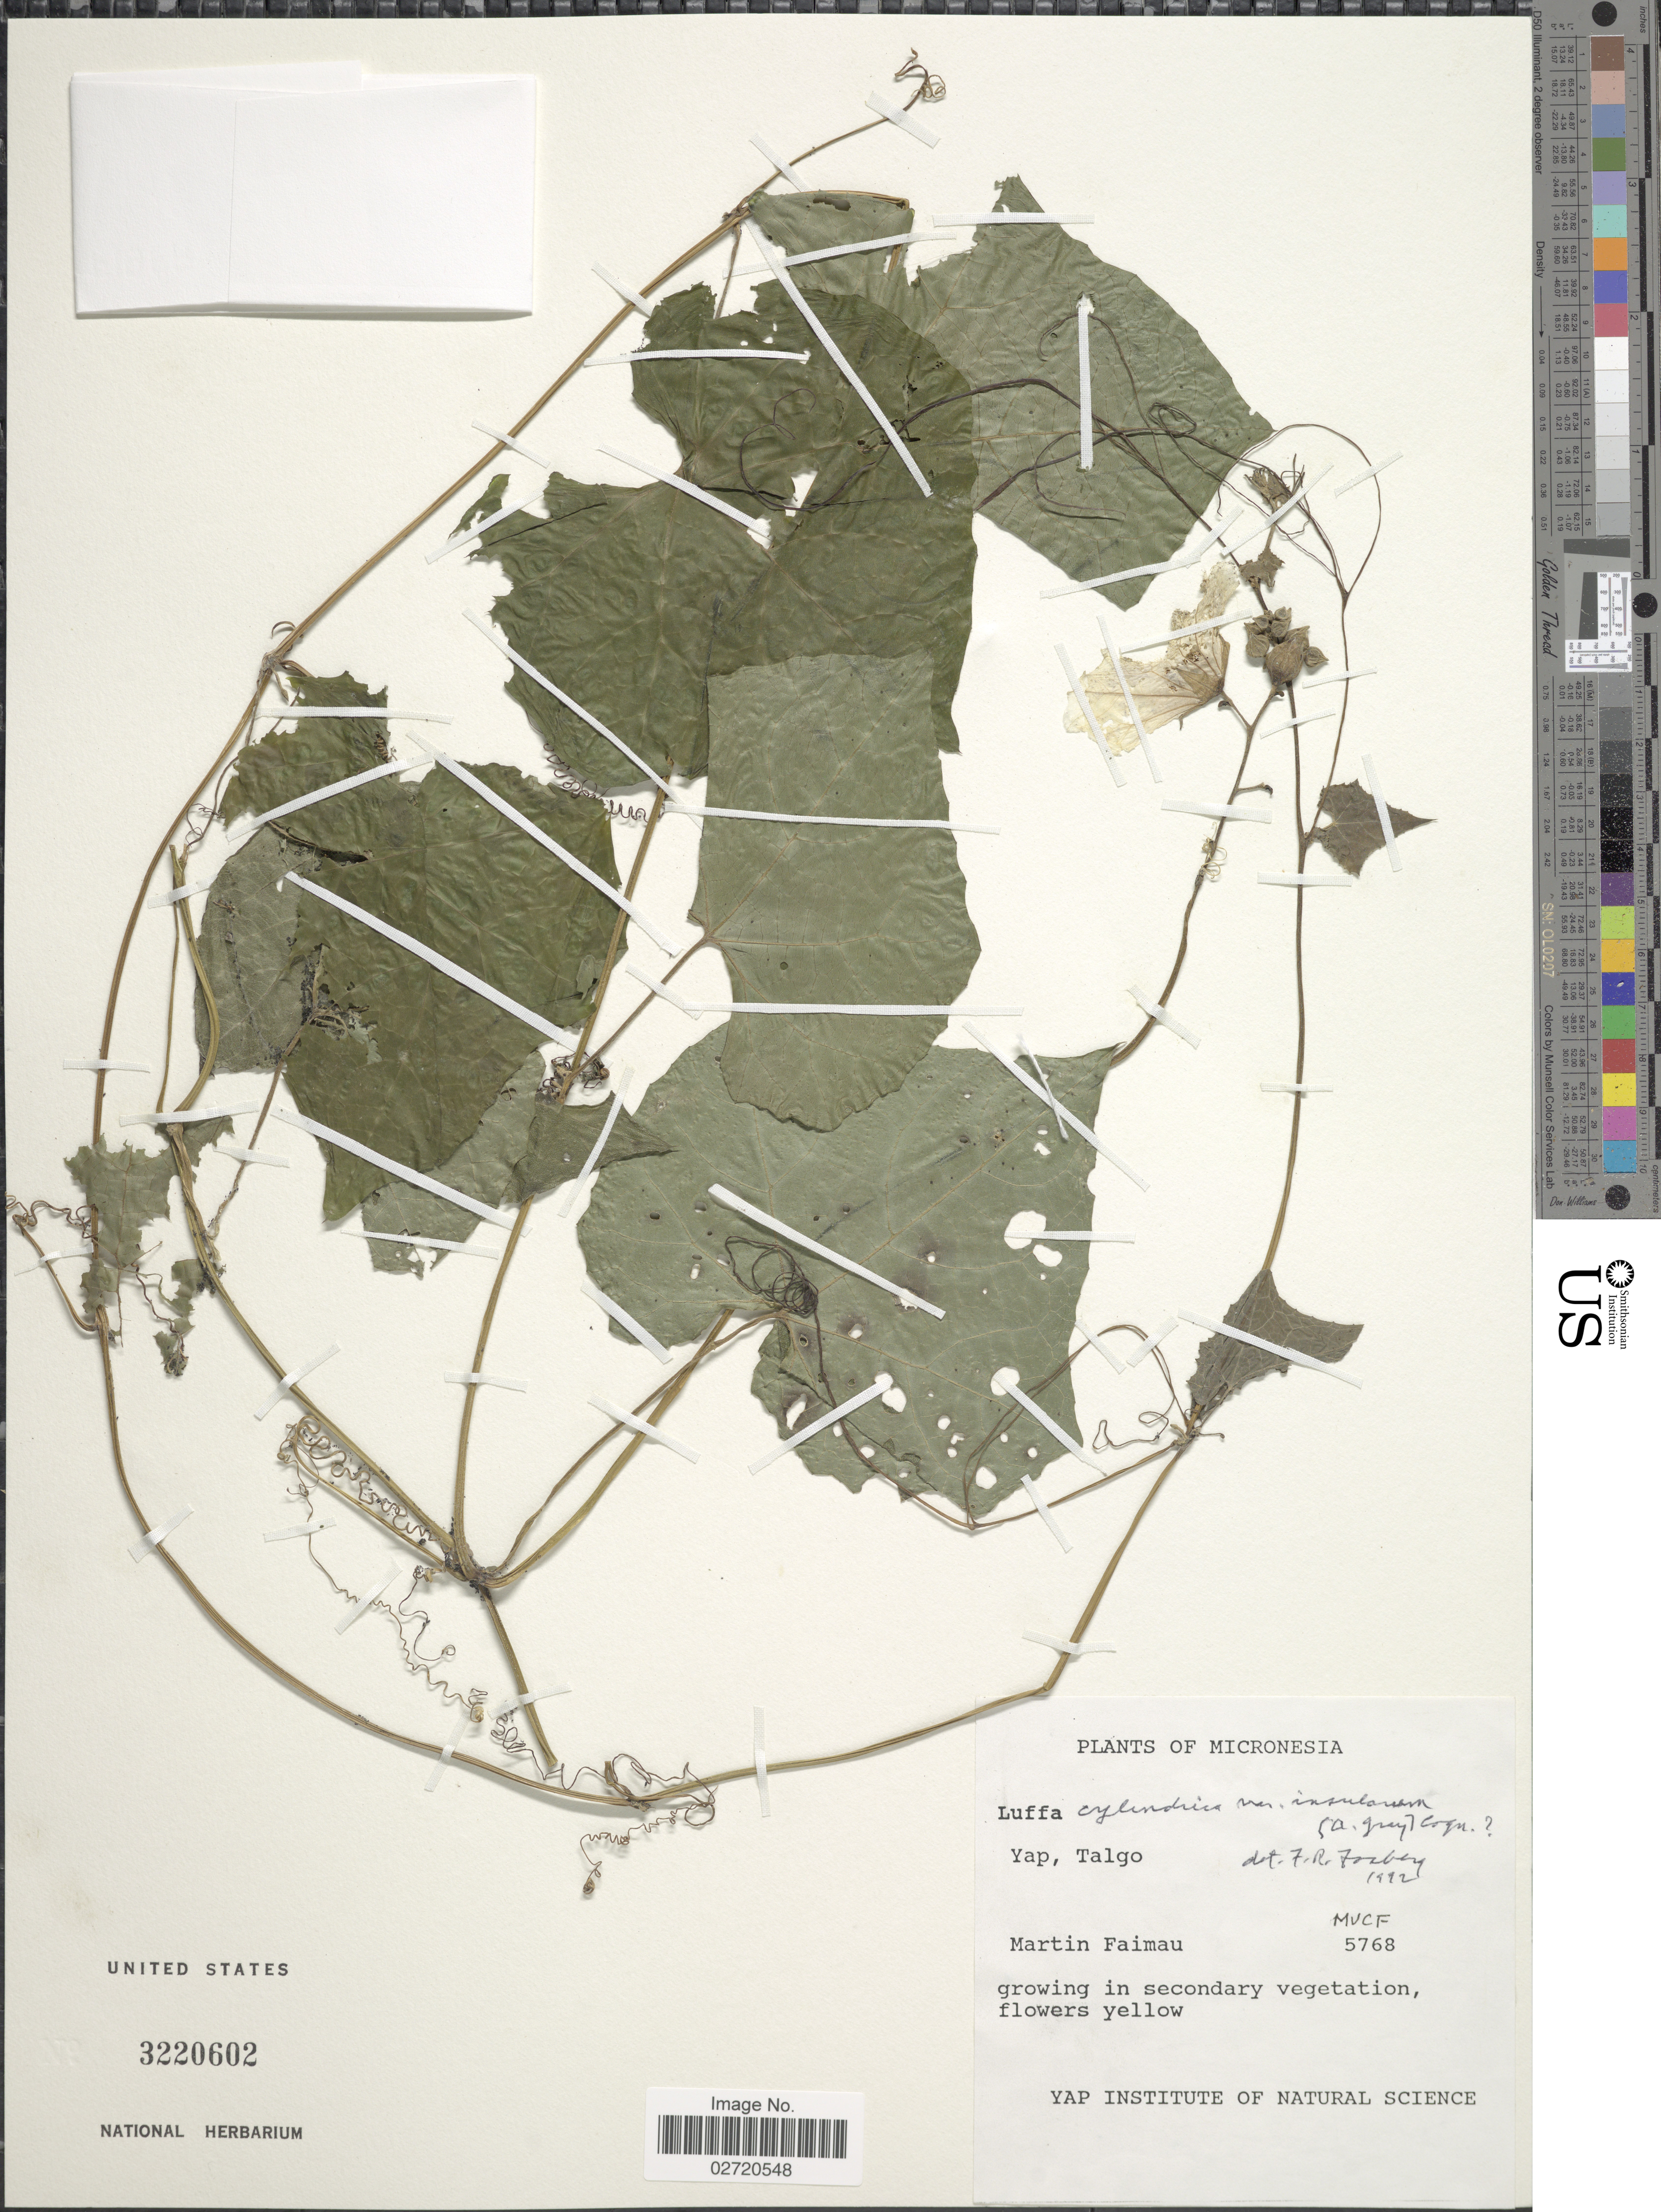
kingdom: Plantae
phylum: Tracheophyta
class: Magnoliopsida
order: Cucurbitales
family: Cucurbitaceae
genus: Luffa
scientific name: Luffa aegyptiaca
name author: Mill.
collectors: M. Faimau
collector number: MVCF5768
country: Micronesia, Federated States of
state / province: Yap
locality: Talgo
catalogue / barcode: US 3220602